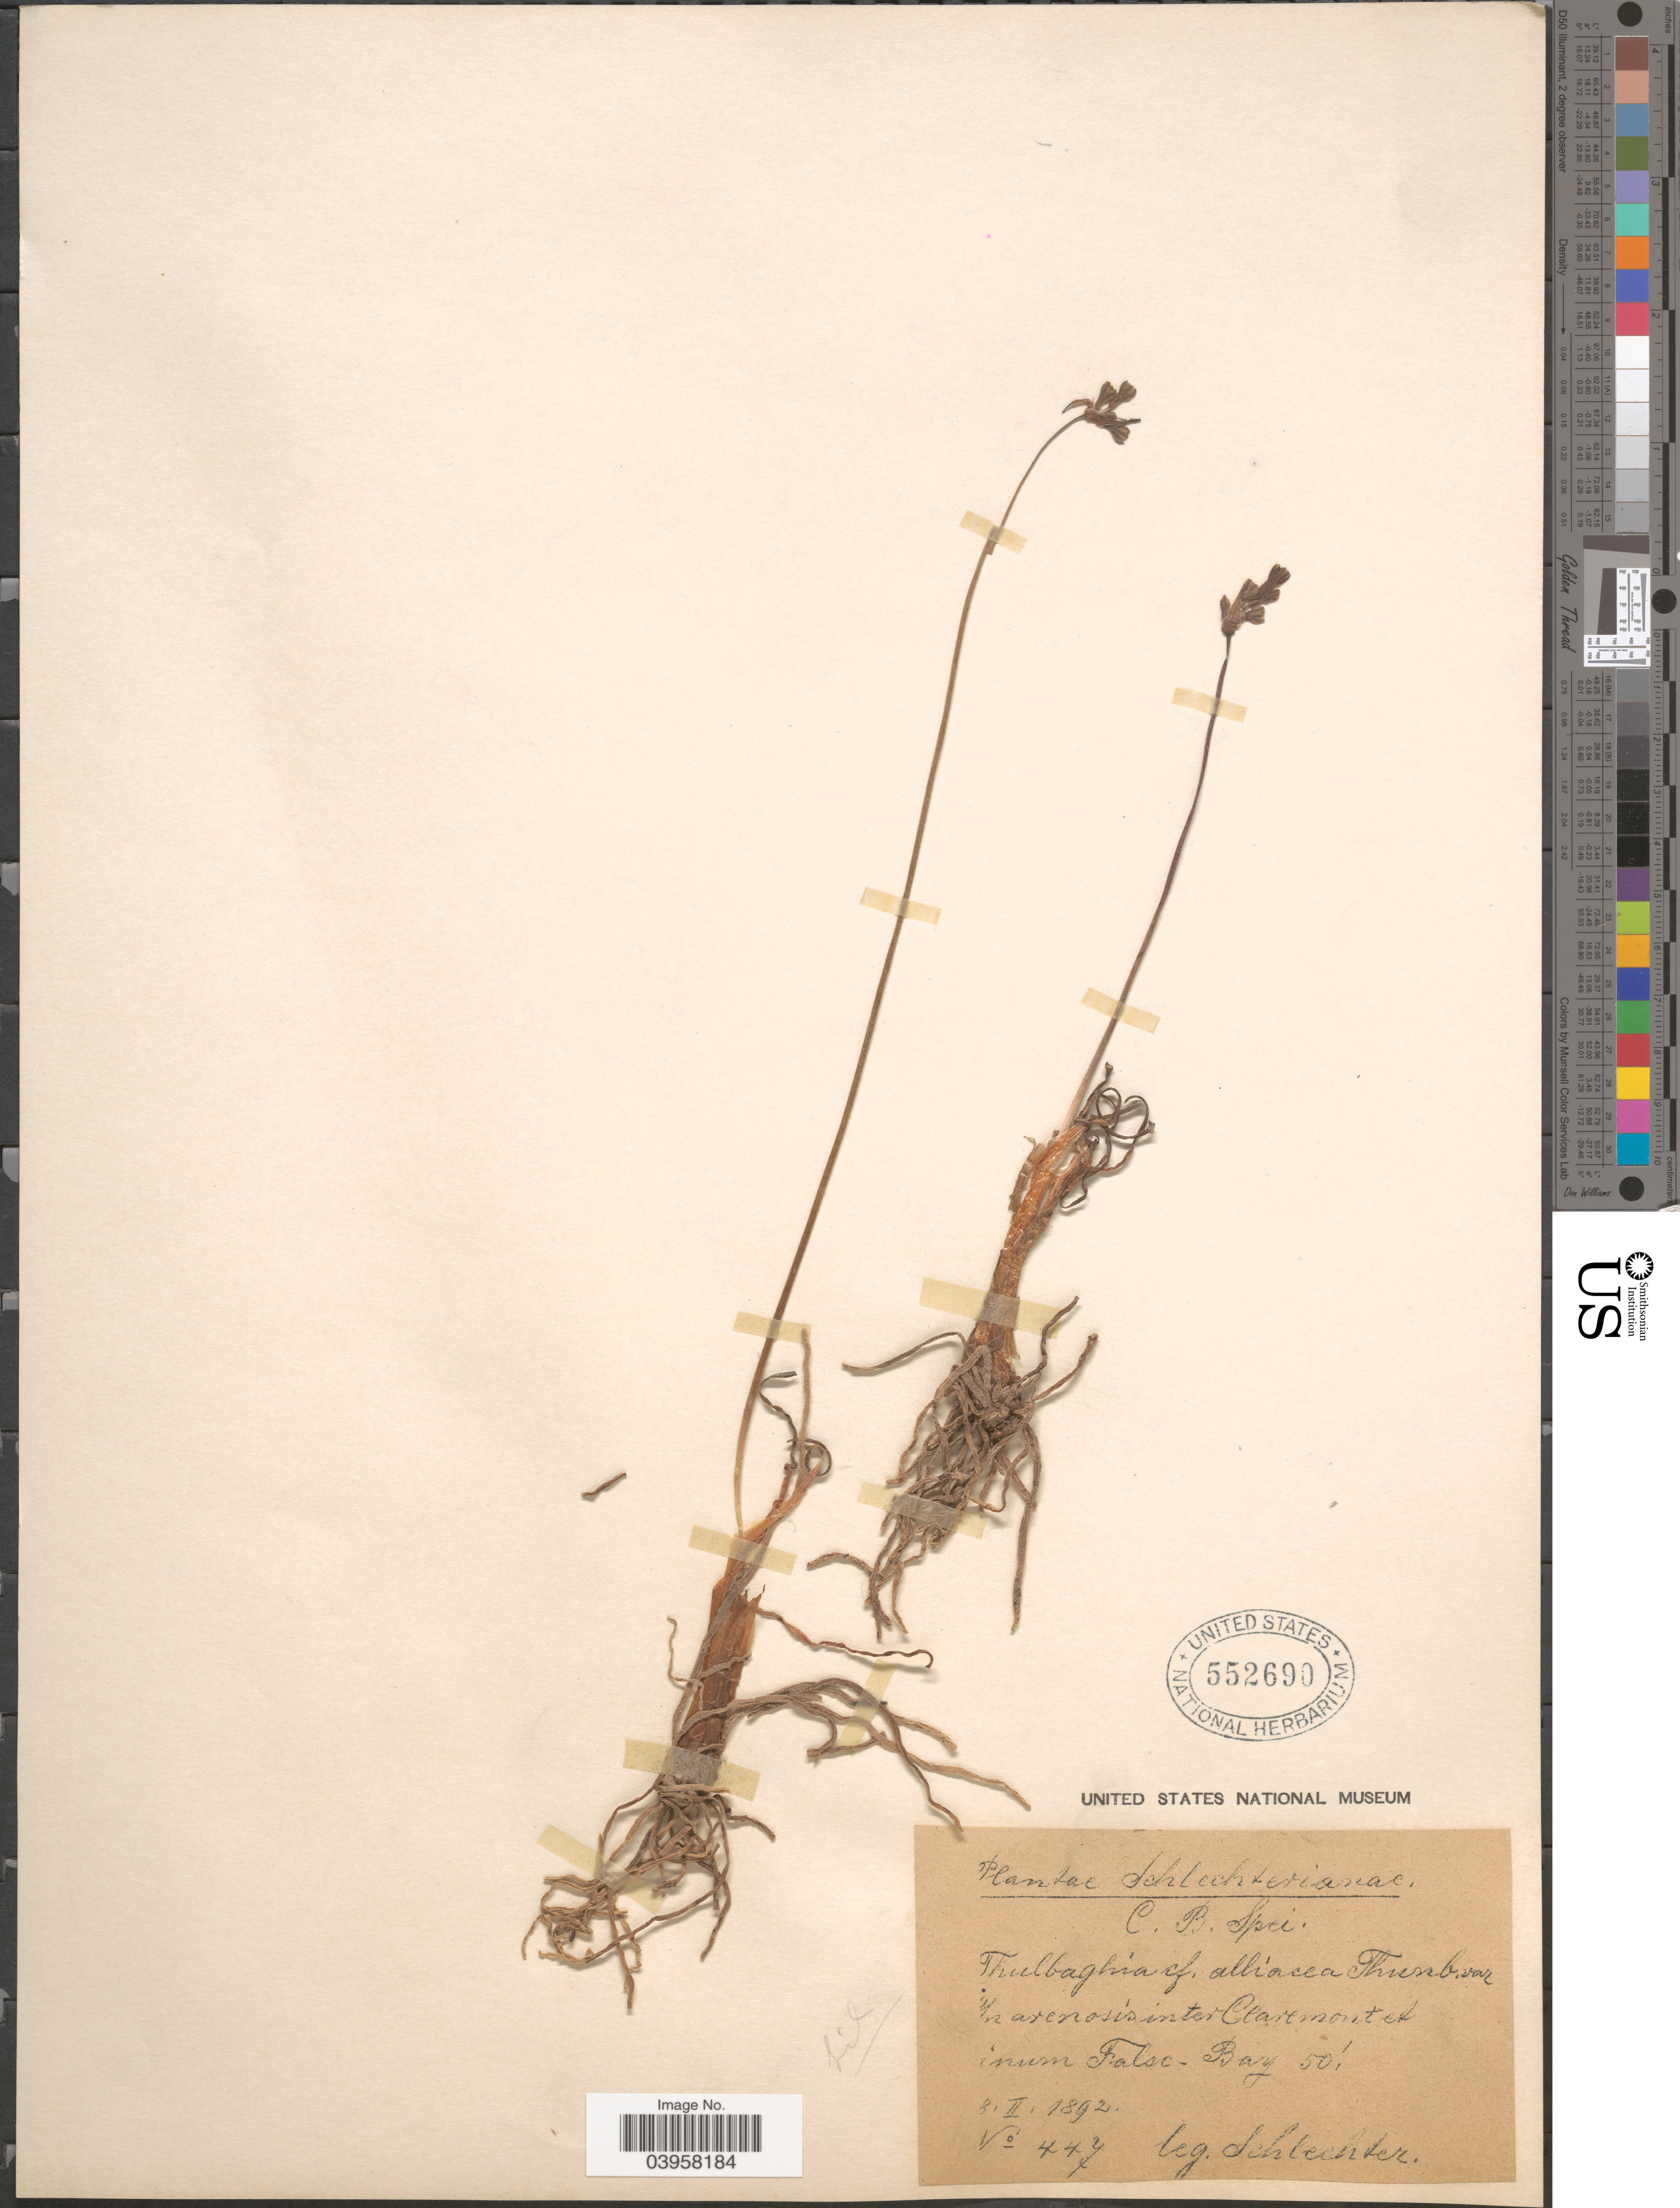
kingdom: Plantae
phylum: Tracheophyta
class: Liliopsida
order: Asparagales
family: Amaryllidaceae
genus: Tulbaghia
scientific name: Tulbaghia alliacea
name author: L. f.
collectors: Schlechter, --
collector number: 447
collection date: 1892-02-08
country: South Africa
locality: C. B. Spei. In arenosis inter Claremont et inum False-Bay.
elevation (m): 15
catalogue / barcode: US 552690